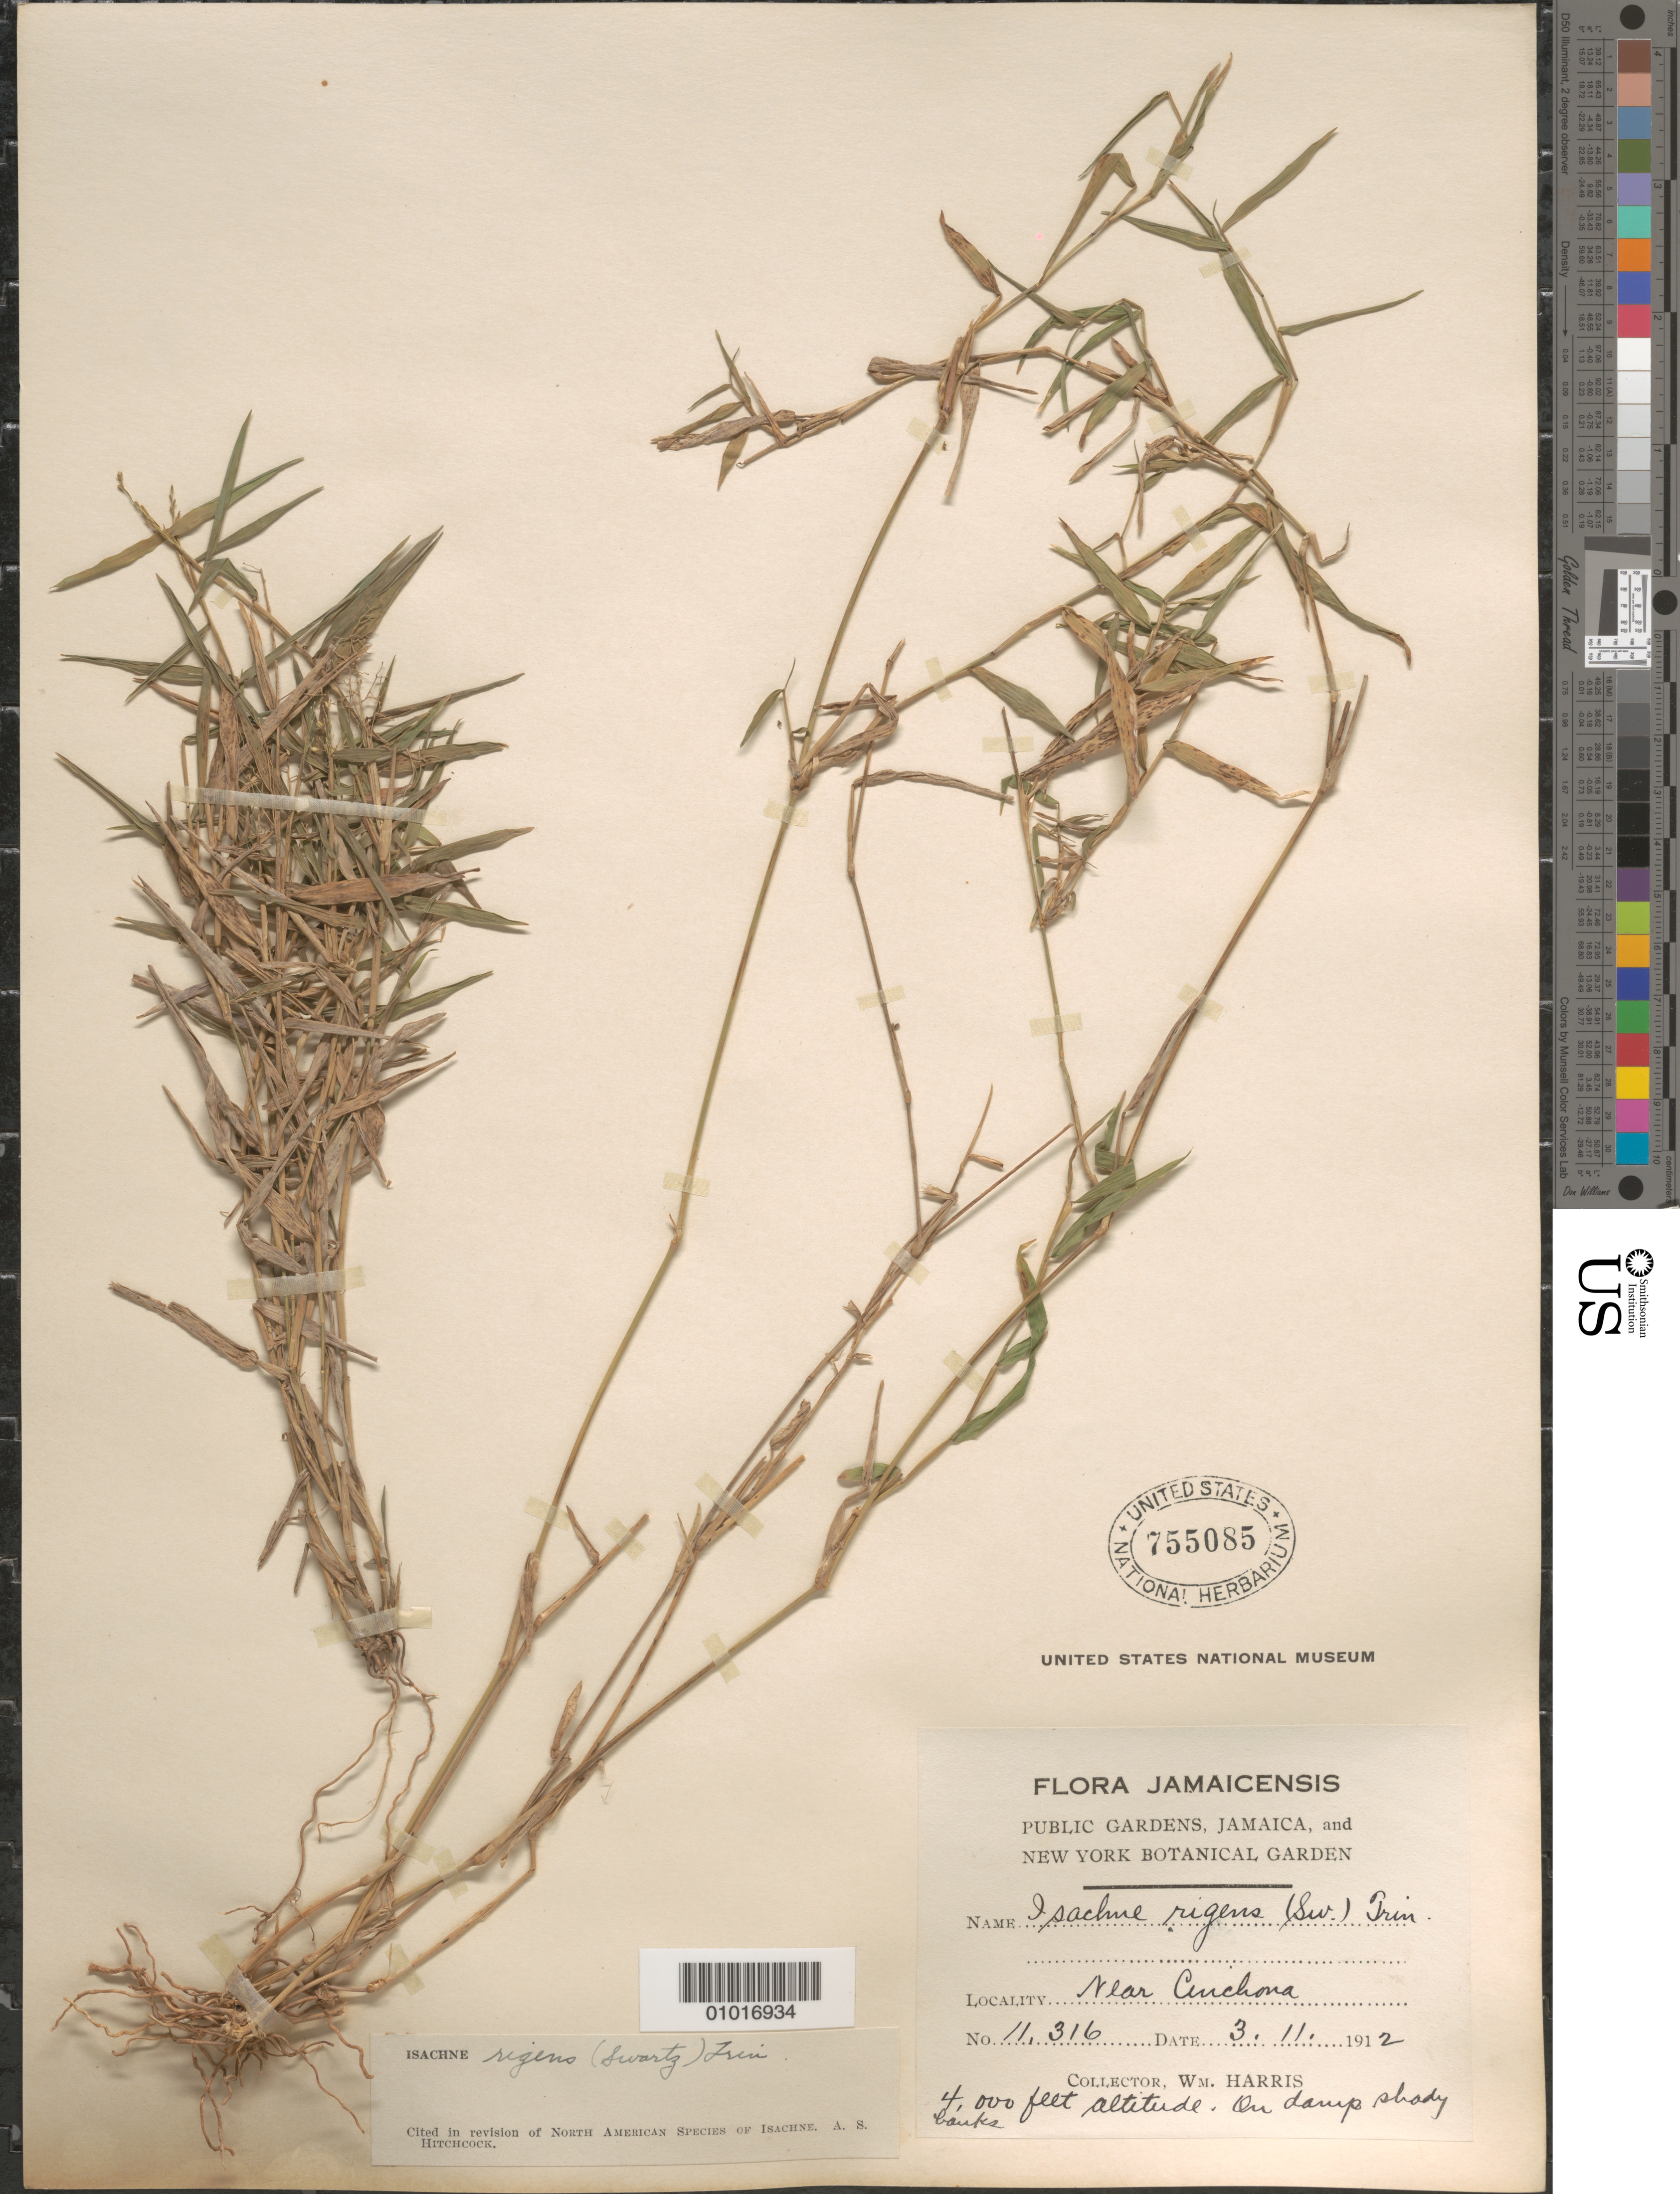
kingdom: Plantae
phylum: Tracheophyta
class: Liliopsida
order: Poales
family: Poaceae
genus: Isachne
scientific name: Isachne rigens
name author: (Sw.) Trin.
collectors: W. H. Harris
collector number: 11316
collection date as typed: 03 Nov 1912 or 11 Mar 1912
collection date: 1912-03-11 or 1912-11-03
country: Jamaica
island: Jamaica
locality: Near Cinchona, on damp shady banks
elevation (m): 1219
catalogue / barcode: US 755085